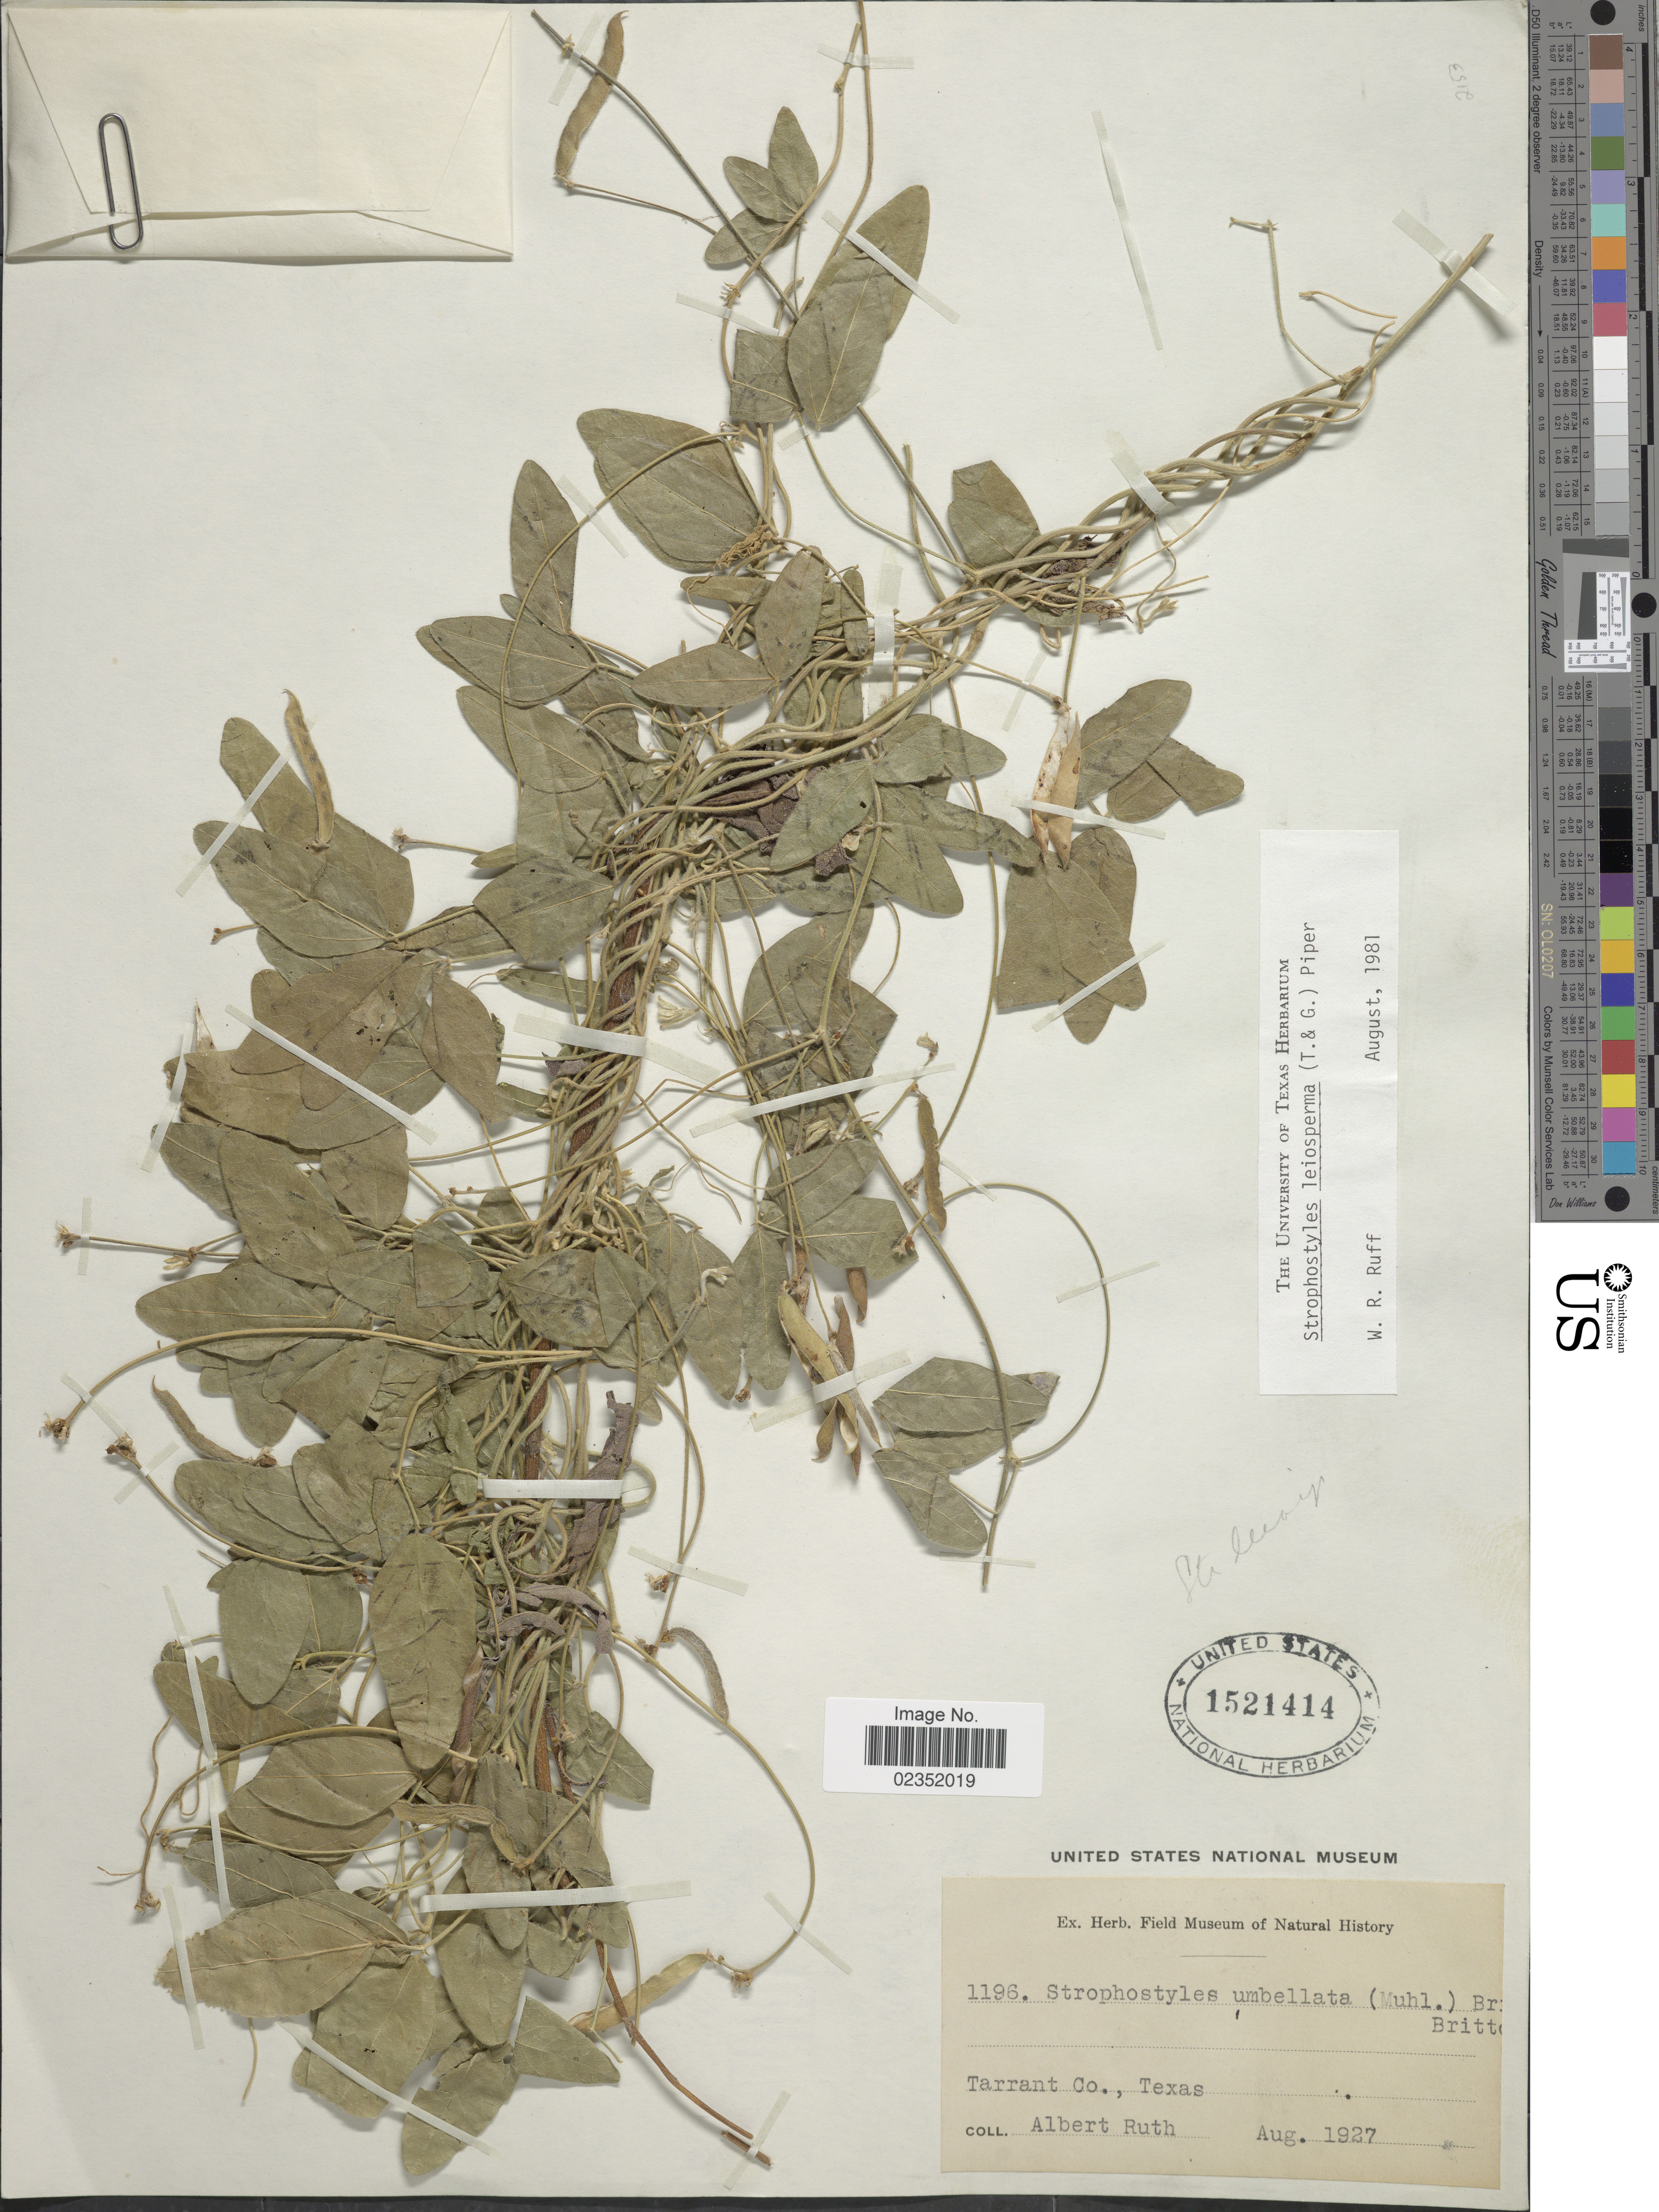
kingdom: Plantae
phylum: Tracheophyta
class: Magnoliopsida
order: Fabales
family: Fabaceae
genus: Strophostyles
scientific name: Strophostyles leiosperma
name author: (Torr. & A. Gray) Piper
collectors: A. Ruth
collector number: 1196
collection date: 1927-08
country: United States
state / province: Texas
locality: Tarrant Co.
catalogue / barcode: US 1521414